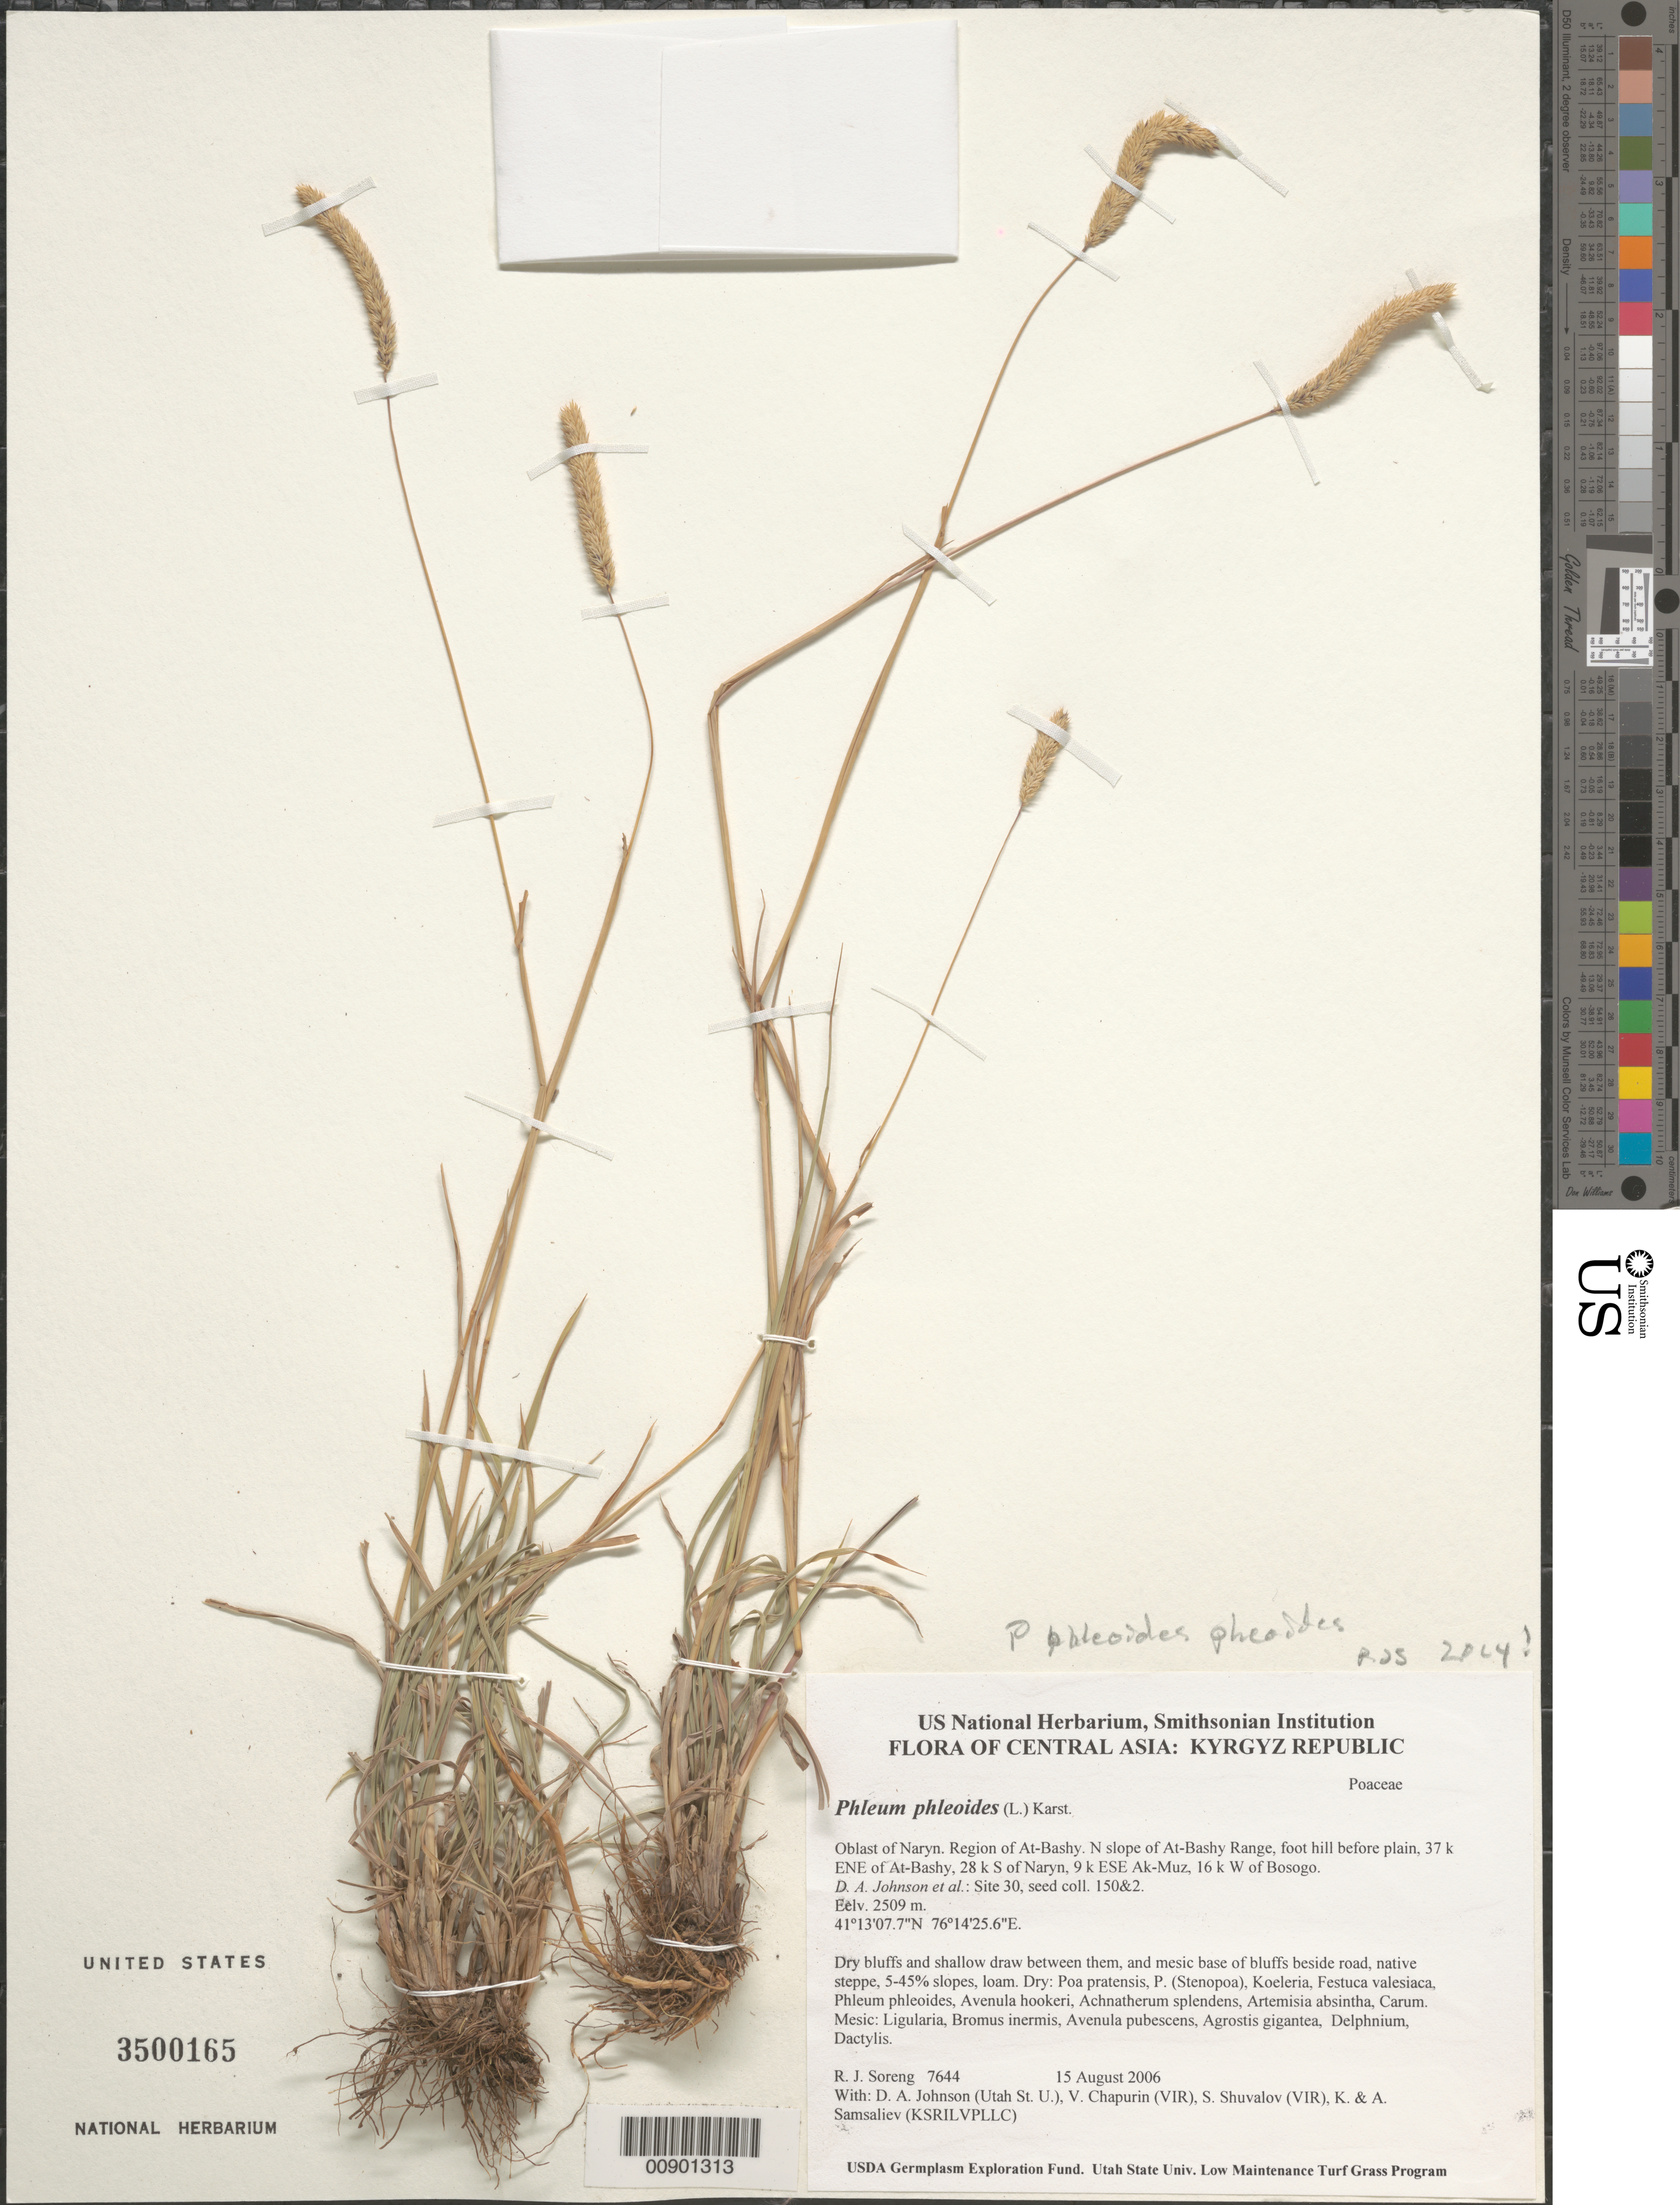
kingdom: Plantae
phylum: Tracheophyta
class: Liliopsida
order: Poales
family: Poaceae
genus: Phleum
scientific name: Phleum phleoides subsp. phleoides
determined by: Soreng, Robert J., Research Associate (BOT), Smithsonian Institution - National Museum of Natural History (UNITED STATES)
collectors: R. J. Soreng, D. Johnson, S. Shuvalov, V. Chapurin, K. Samsaliev & A. Samsaliev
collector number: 7644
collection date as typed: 15 Aug 2006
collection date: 2006-08-15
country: Kyrgyzstan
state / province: Naryn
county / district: At-Bashy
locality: N slope of At-Bashy Range, foot hill before plain, 37 km ENE of At-Bashy, 28 km S of Naryn, 9 km ESE Ak-Muz, 16 km W of Bosogo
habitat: Dry bluffs and shallow draw between them, and mesic base of bluffs beside road, native steppe, 5-45% slopes, loam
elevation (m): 2509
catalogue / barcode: US 3500165